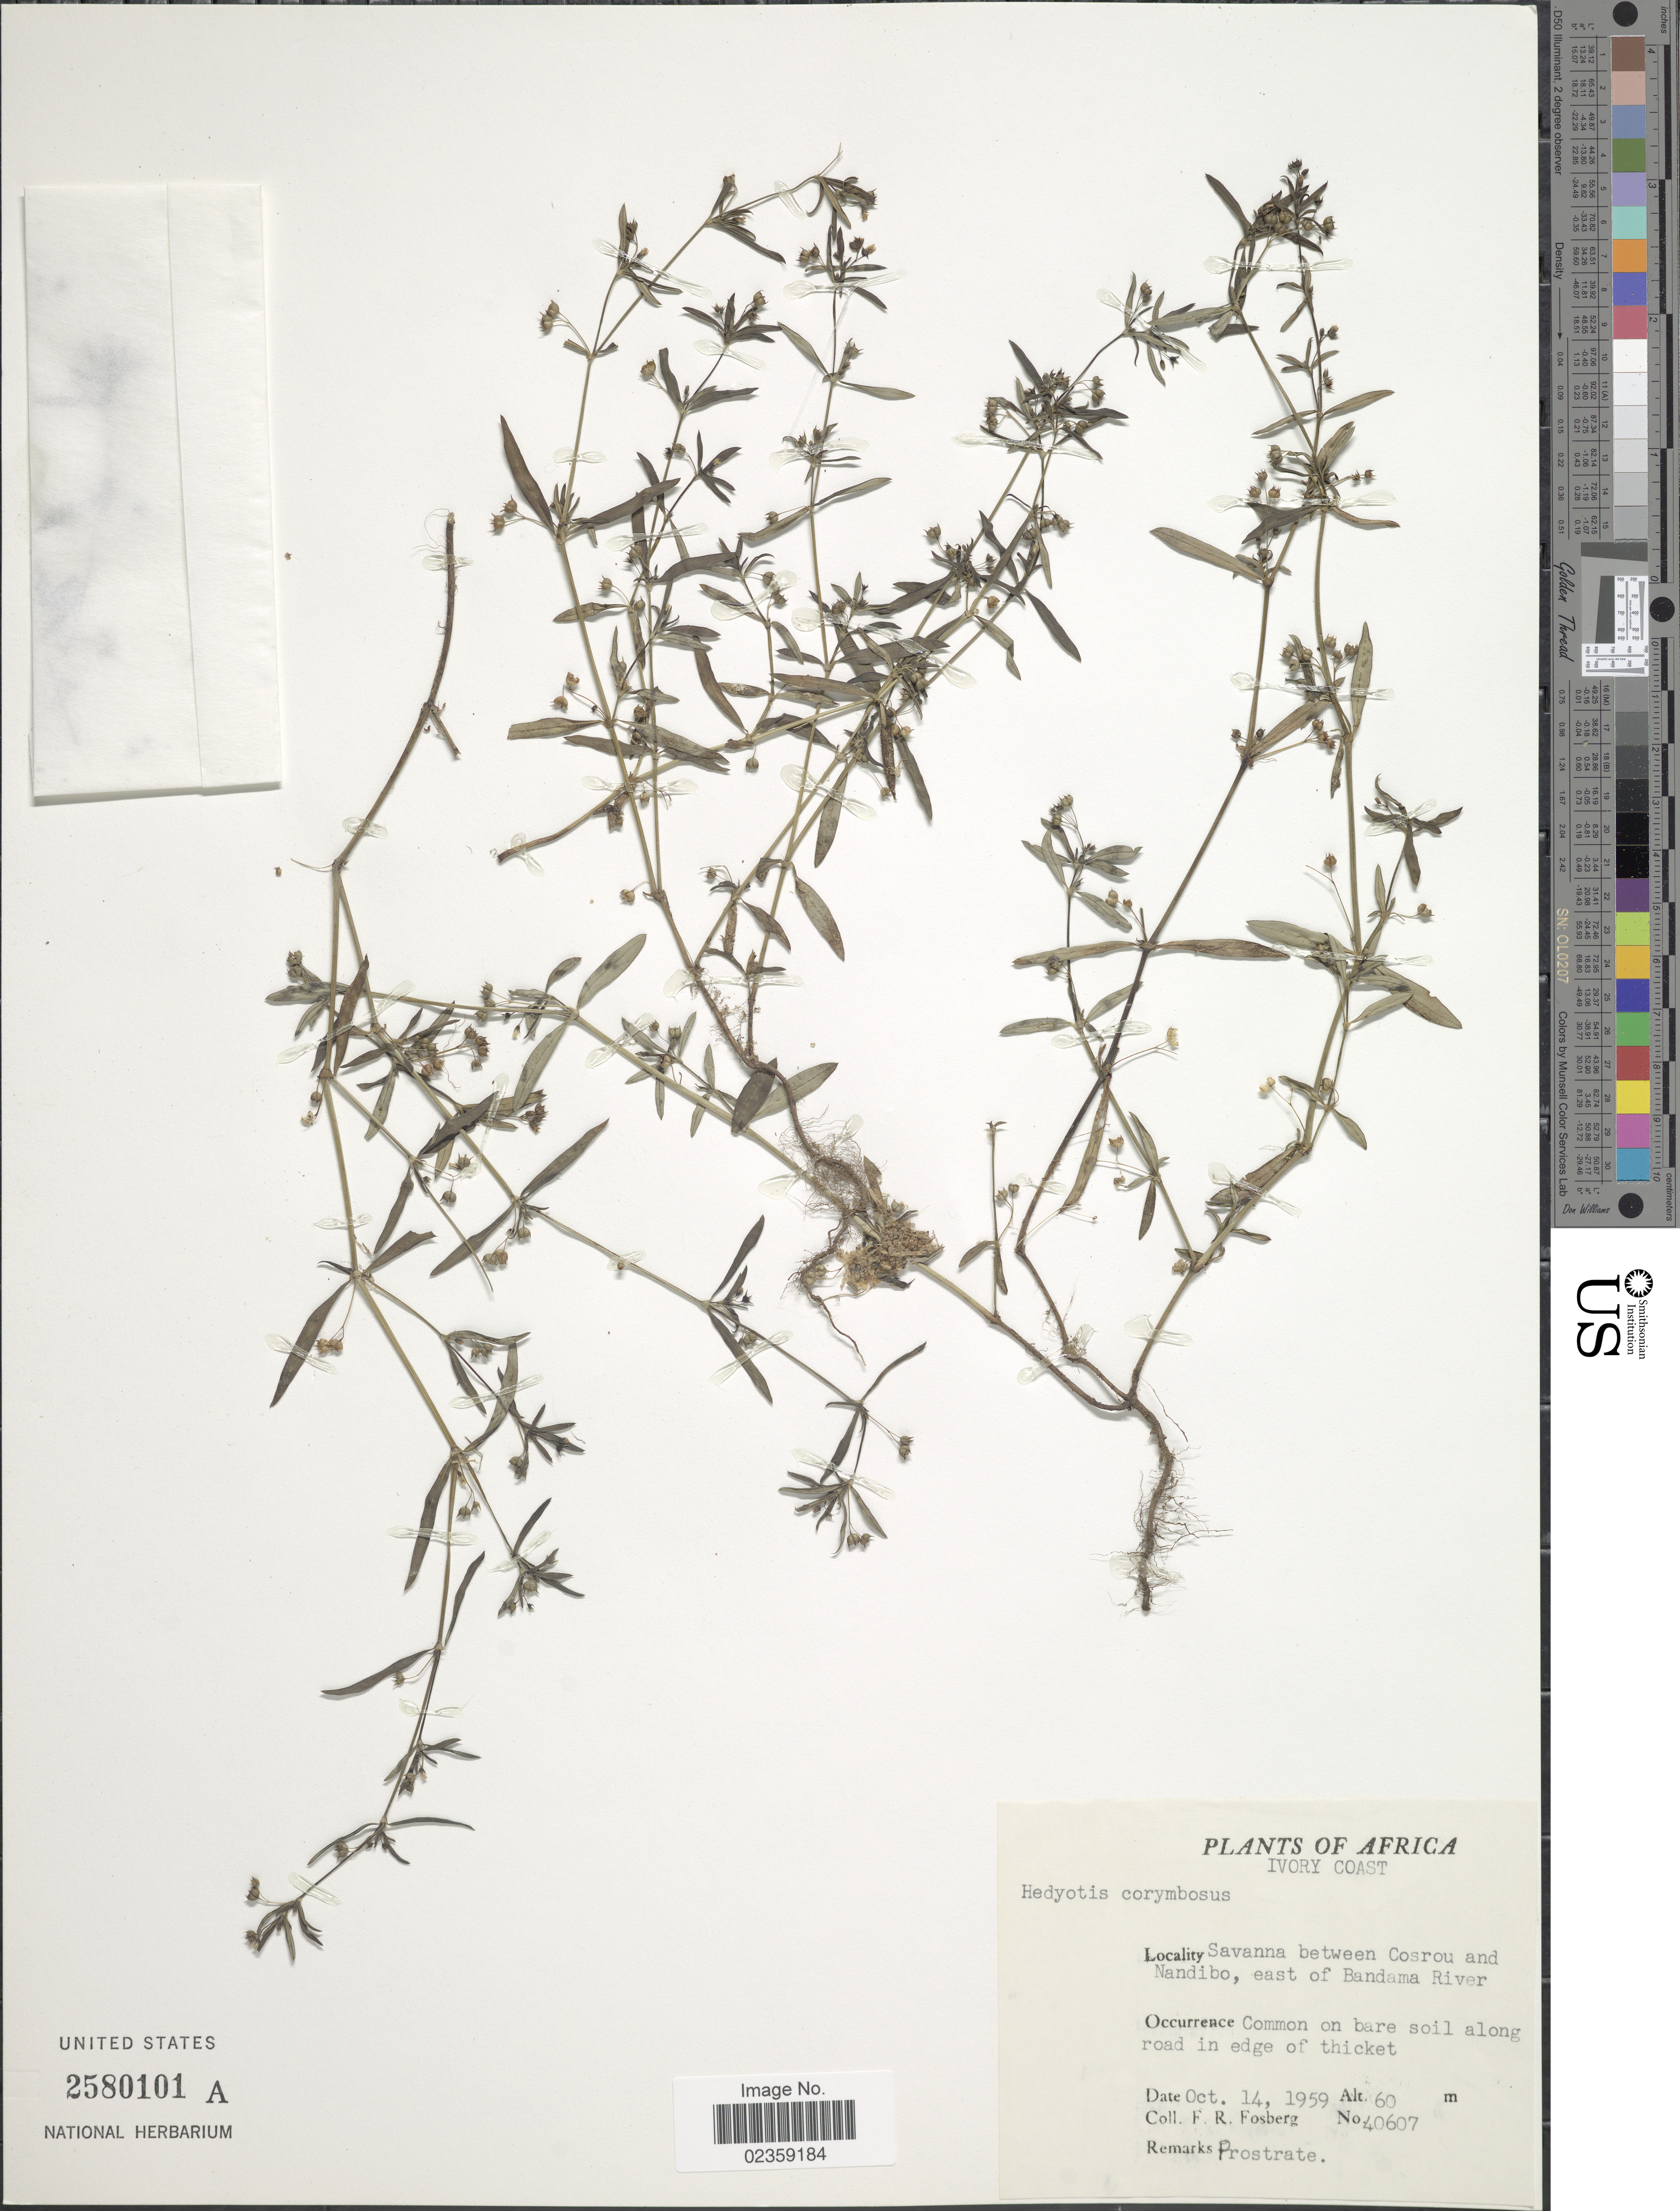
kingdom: Plantae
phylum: Tracheophyta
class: Magnoliopsida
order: Gentianales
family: Rubiaceae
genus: Oldenlandia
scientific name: Oldenlandia corymbosa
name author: L.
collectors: F. R. Fosberg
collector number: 40607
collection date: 1959-10-14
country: Ivory Coast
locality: Savanna between Cosrou and Nandibo, east of Bandama River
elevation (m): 60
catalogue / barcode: US 2580101A